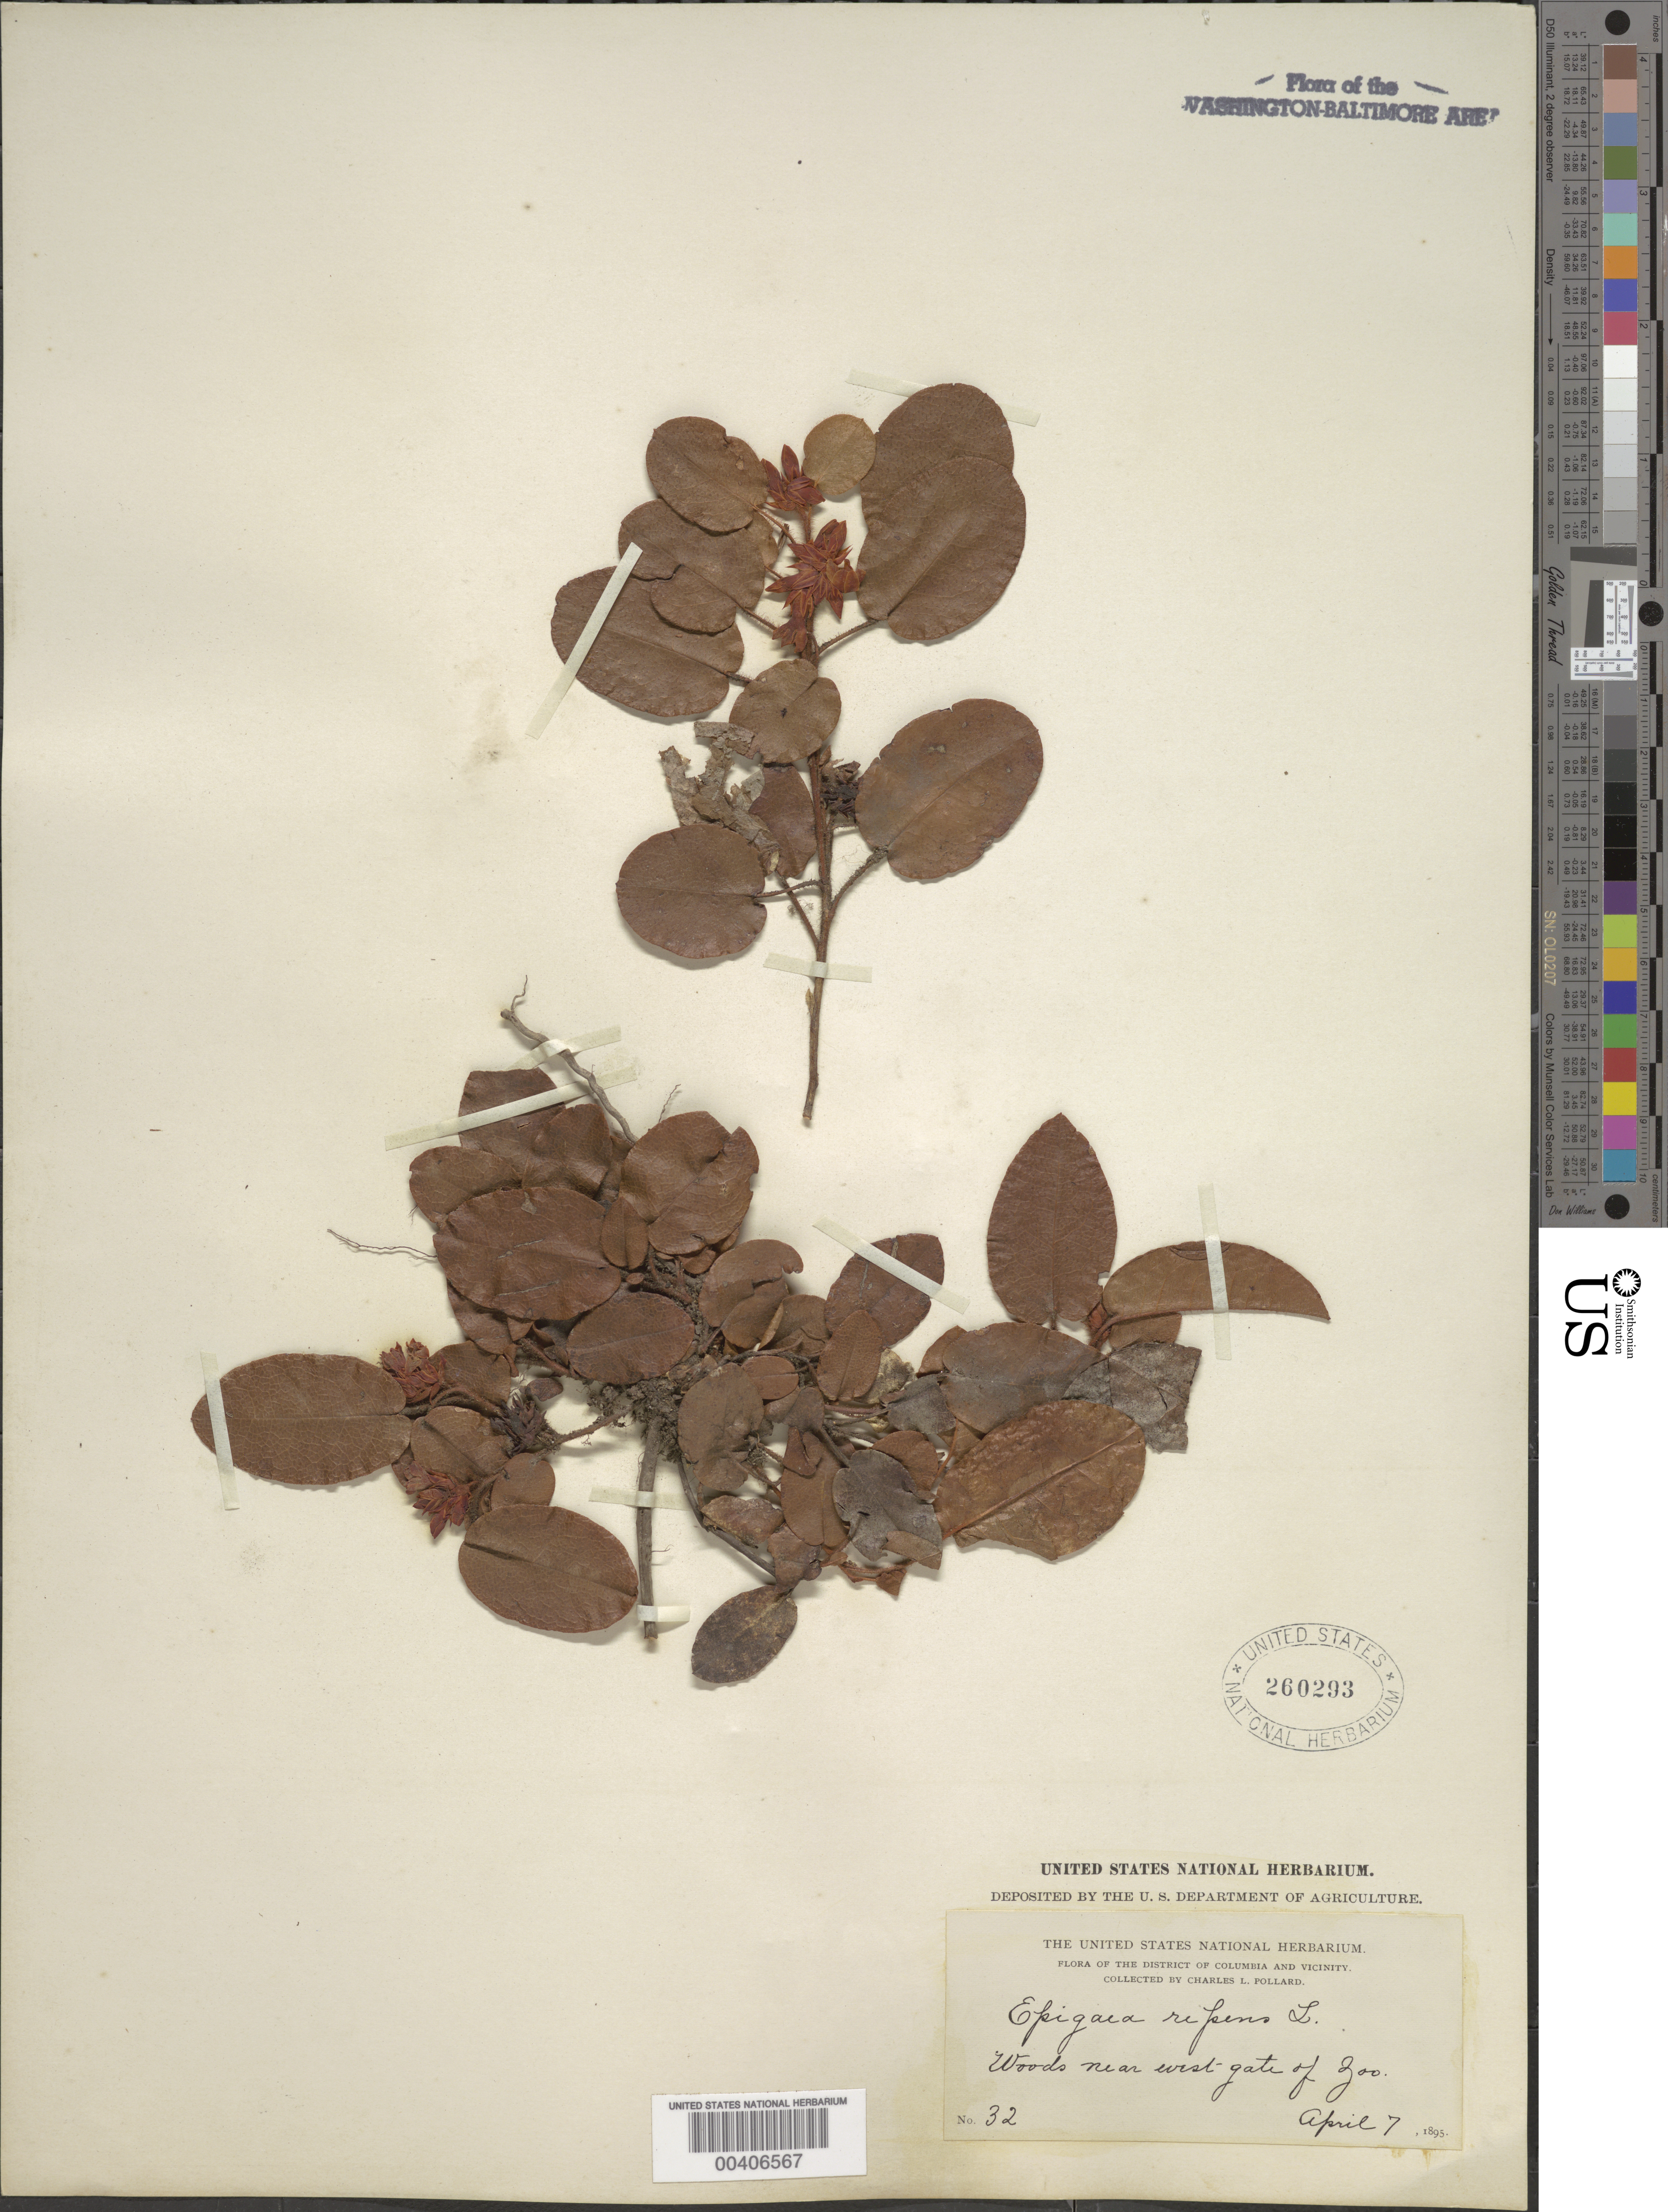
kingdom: Plantae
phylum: Tracheophyta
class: Magnoliopsida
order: Ericales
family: Ericaceae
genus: Epigaea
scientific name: Epigaea repens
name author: L.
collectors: C. L. Pollard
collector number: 32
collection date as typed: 07 Apr 1895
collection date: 1895-04-07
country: United States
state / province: District of Columbia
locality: Zoo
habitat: Woods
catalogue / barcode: US 260293